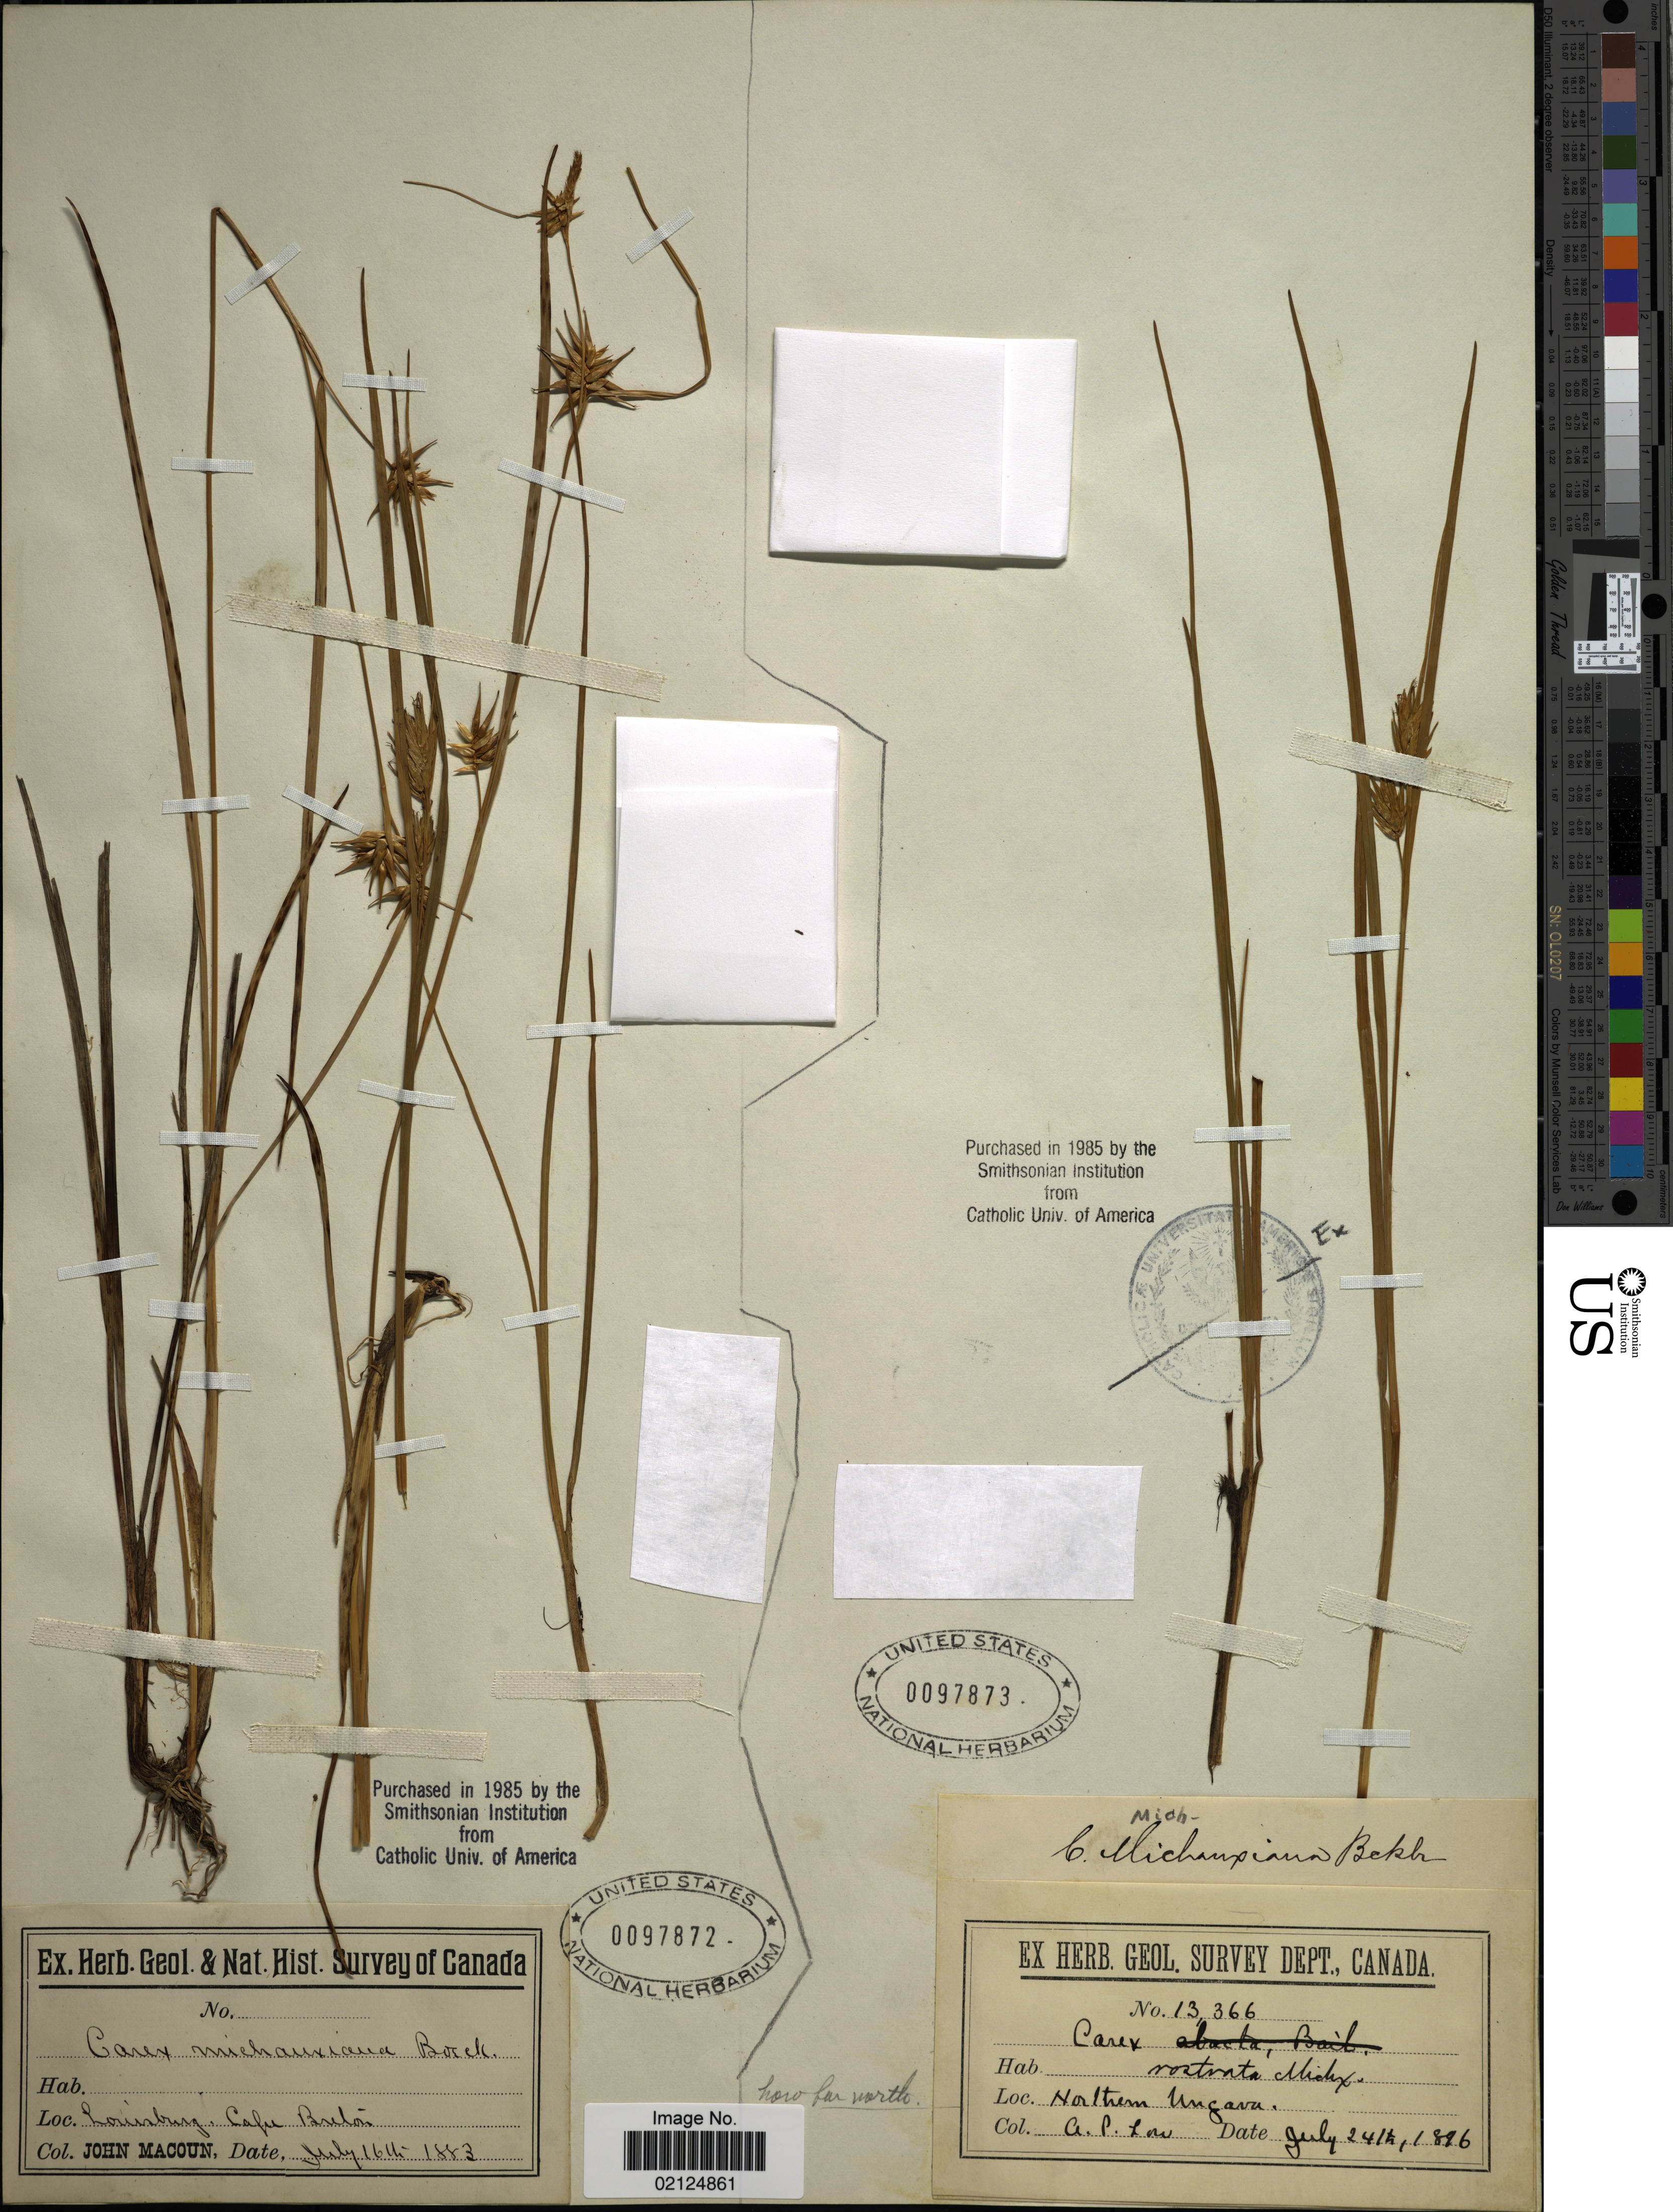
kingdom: Plantae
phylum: Tracheophyta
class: Liliopsida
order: Poales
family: Cyperaceae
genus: Carex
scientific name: Carex michauxiana subsp. michauxiana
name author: Boeckeler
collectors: J. Macoun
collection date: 1883-07-16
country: Canada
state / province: Nova Scotia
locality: Louisburgh, Cape Breton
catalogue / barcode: US 97872